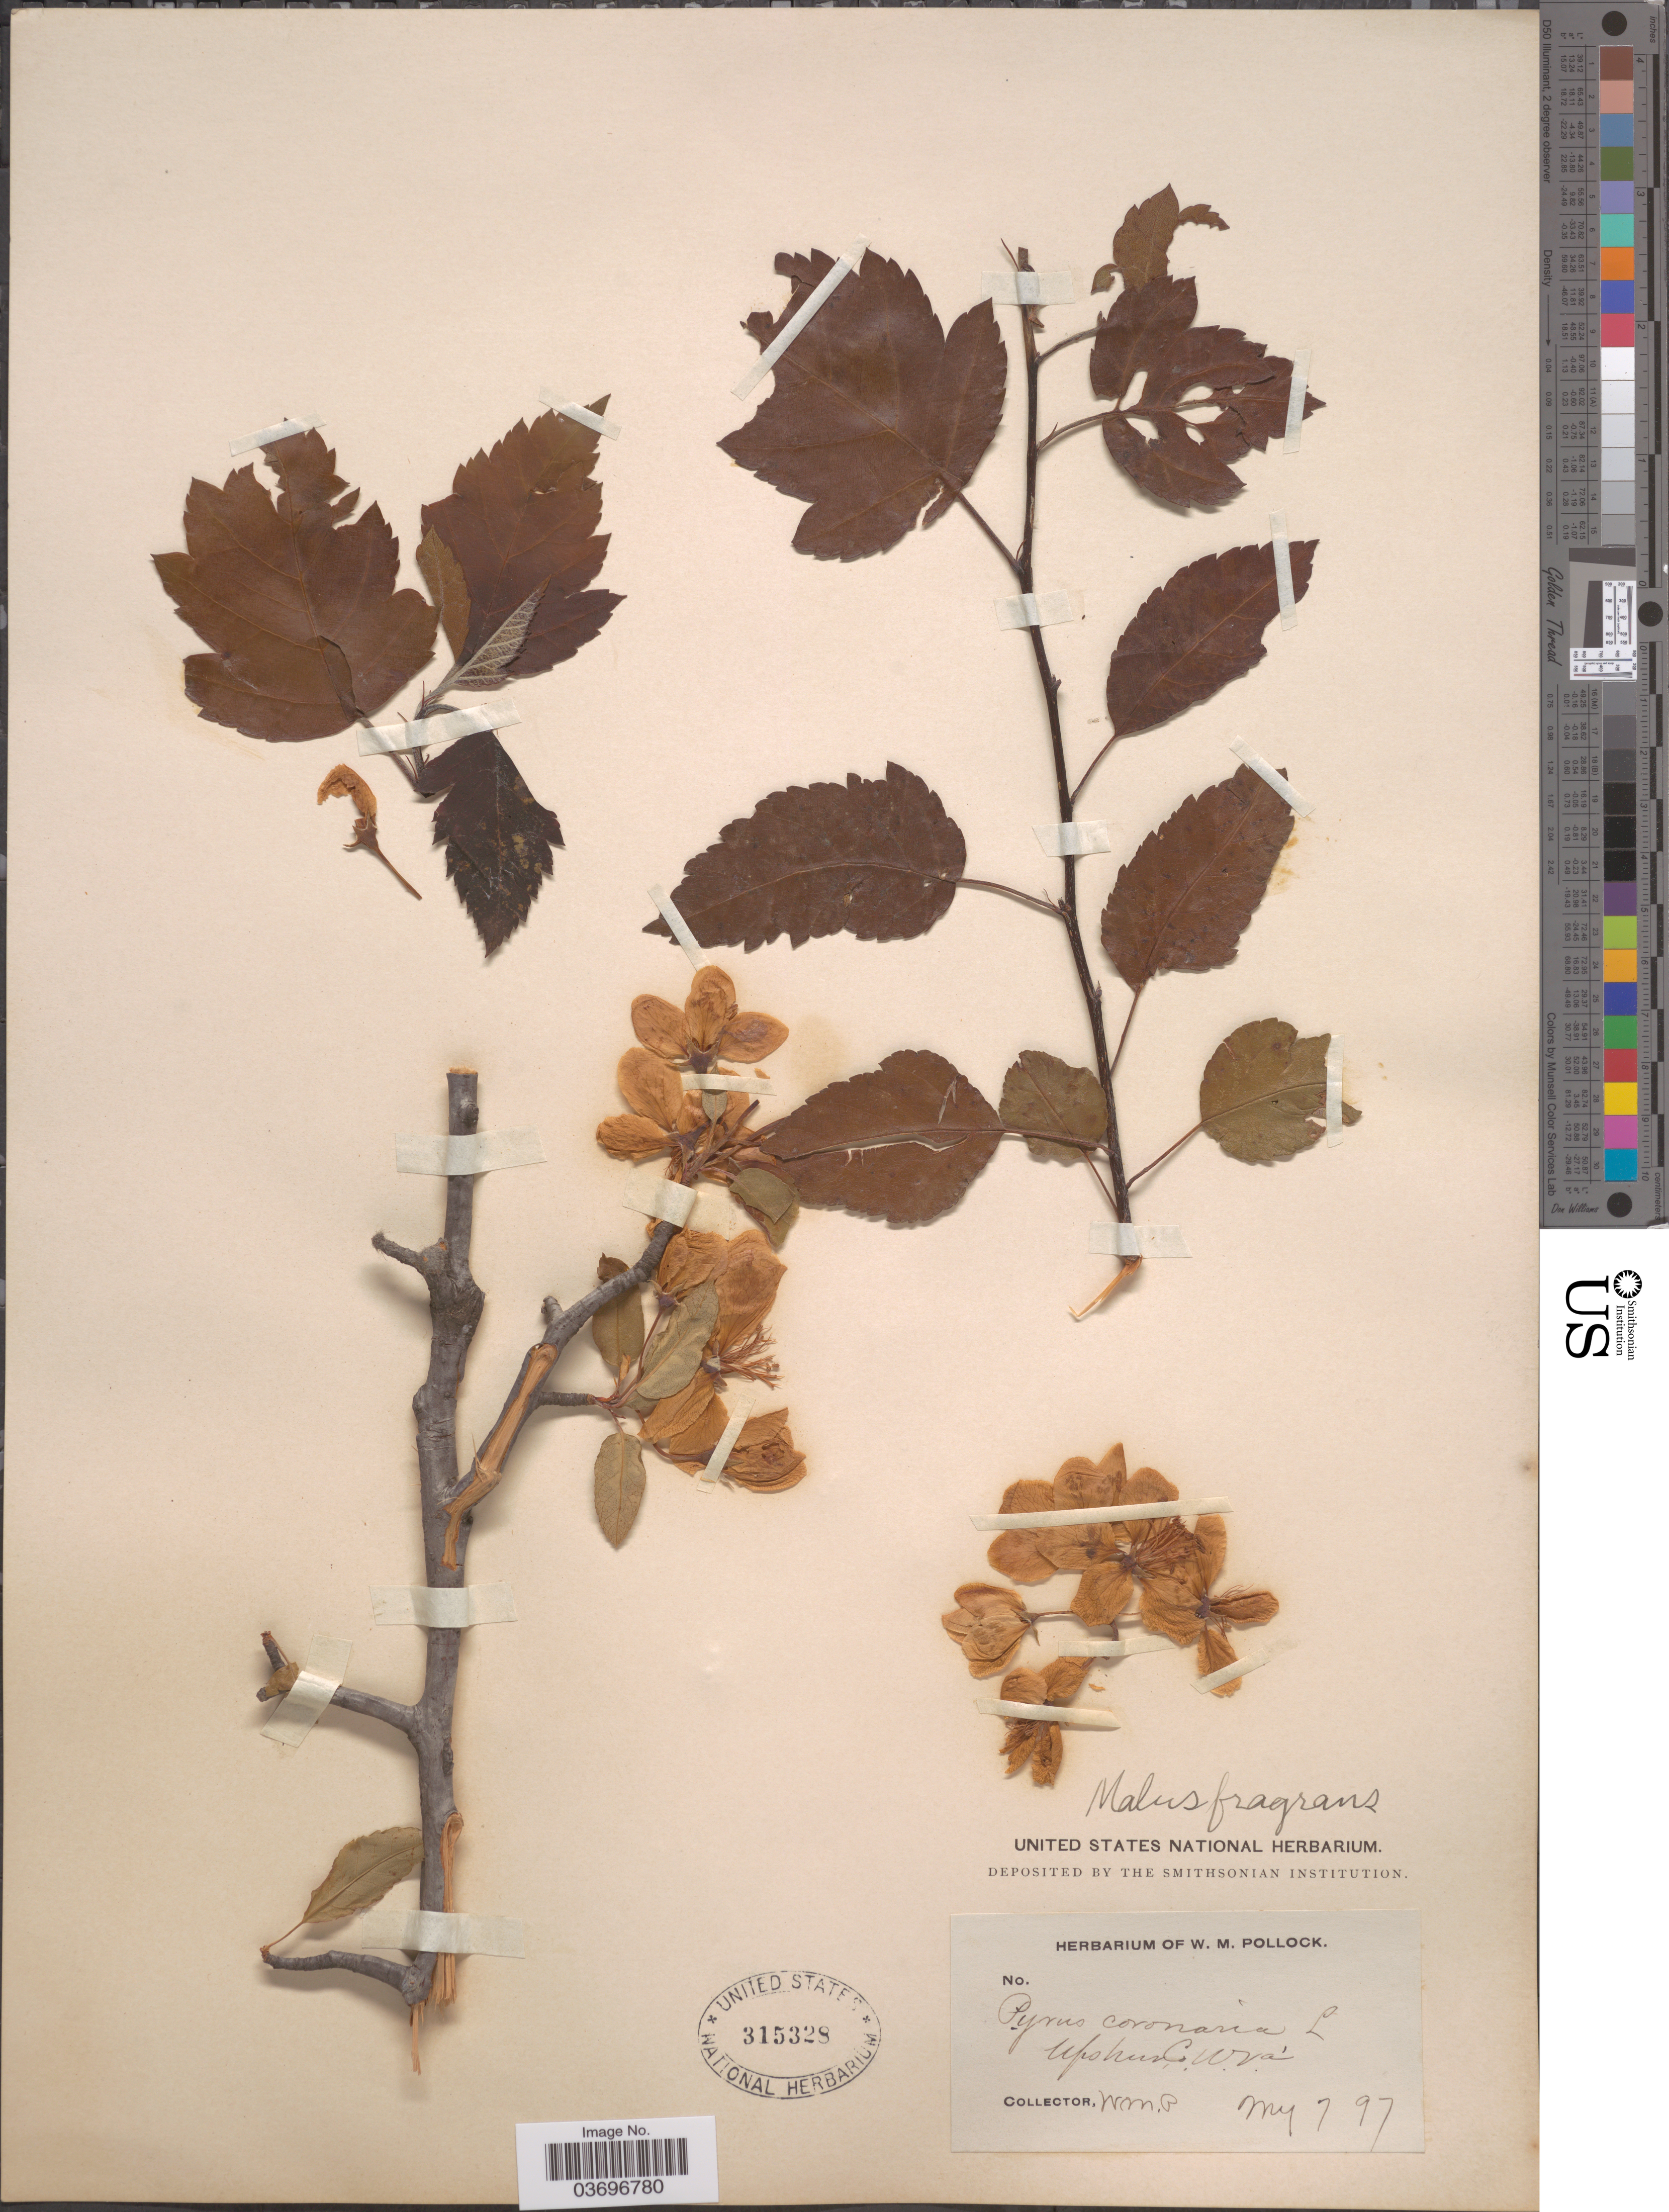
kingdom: Plantae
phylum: Tracheophyta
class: Magnoliopsida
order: Rosales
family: Rosaceae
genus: Malus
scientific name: Malus coronaria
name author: (L.) Mill.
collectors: W. M. Pollock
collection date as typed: Transcribed d/m/y: 7/5/97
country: United States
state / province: West Virginia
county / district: Upshur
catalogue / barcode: US 315328